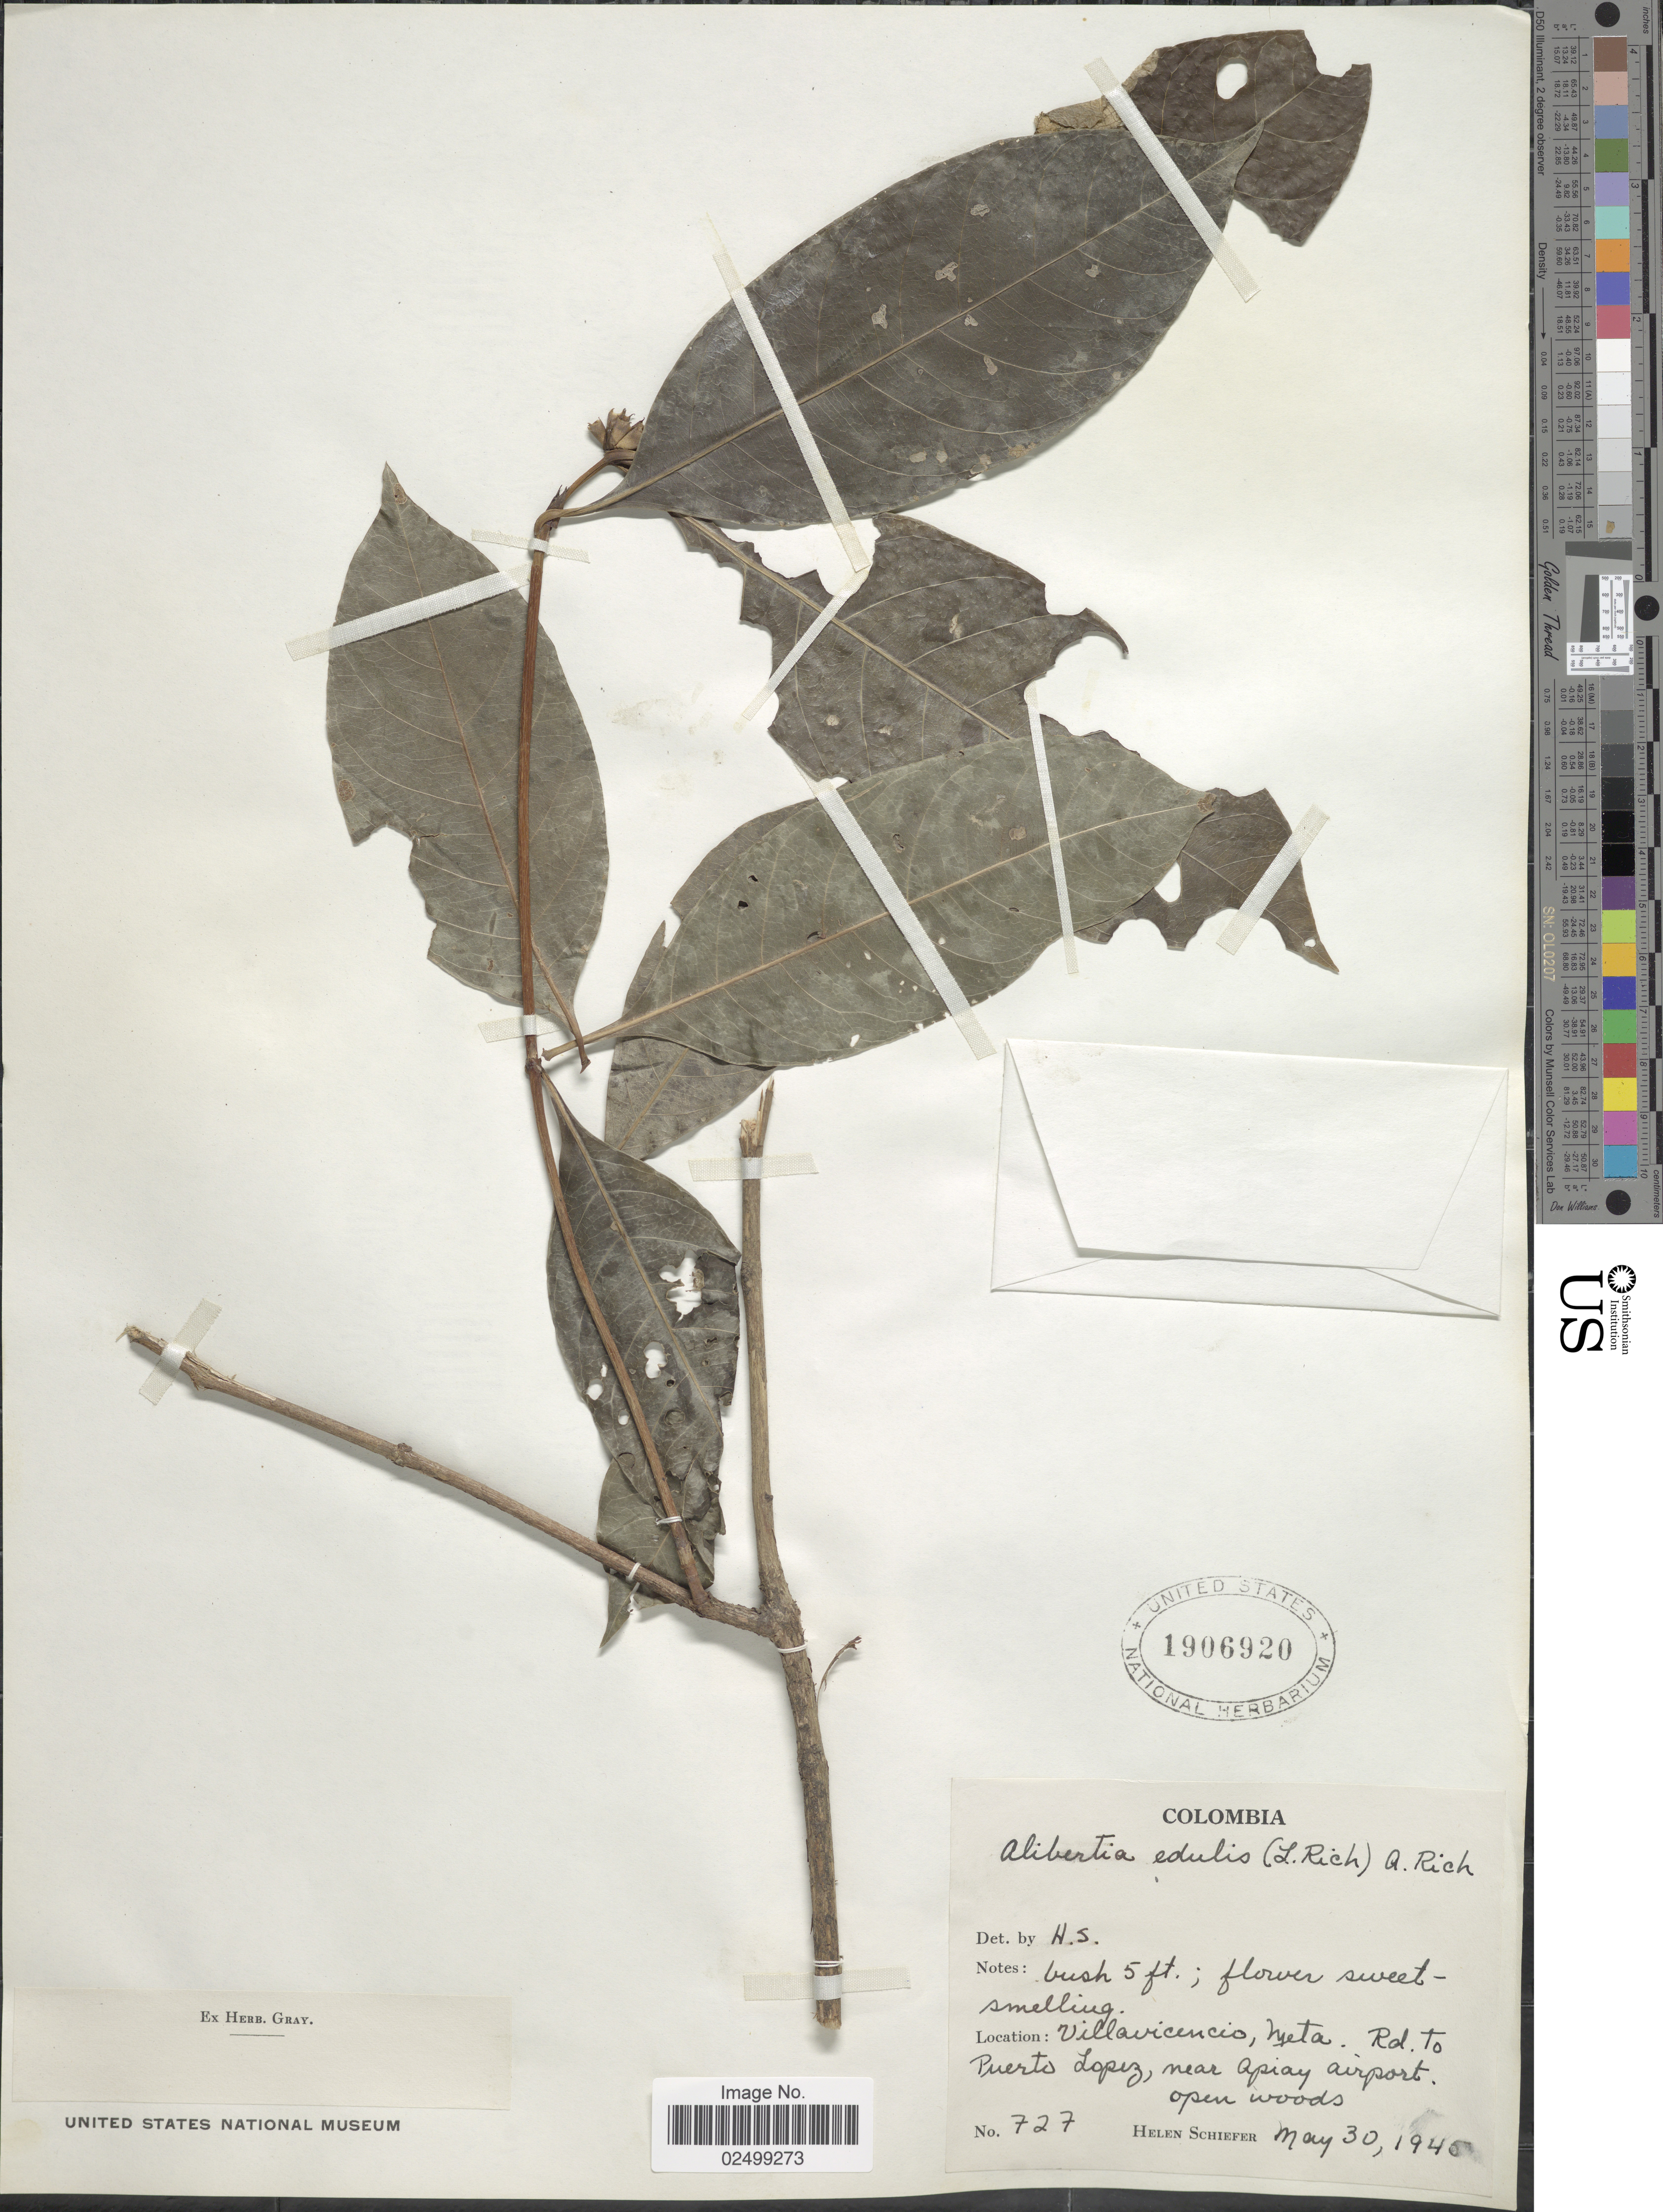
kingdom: Plantae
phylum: Tracheophyta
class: Magnoliopsida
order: Gentianales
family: Rubiaceae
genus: Alibertia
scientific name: Alibertia edulis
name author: (Rich.) A. Rich. ex DC.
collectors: H. Schiefer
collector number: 727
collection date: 1945-05-30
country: Colombia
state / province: Meta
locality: Villavicencio, Rd to Puerto Lopez, near Apiay airport. Open woods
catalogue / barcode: US 1906920